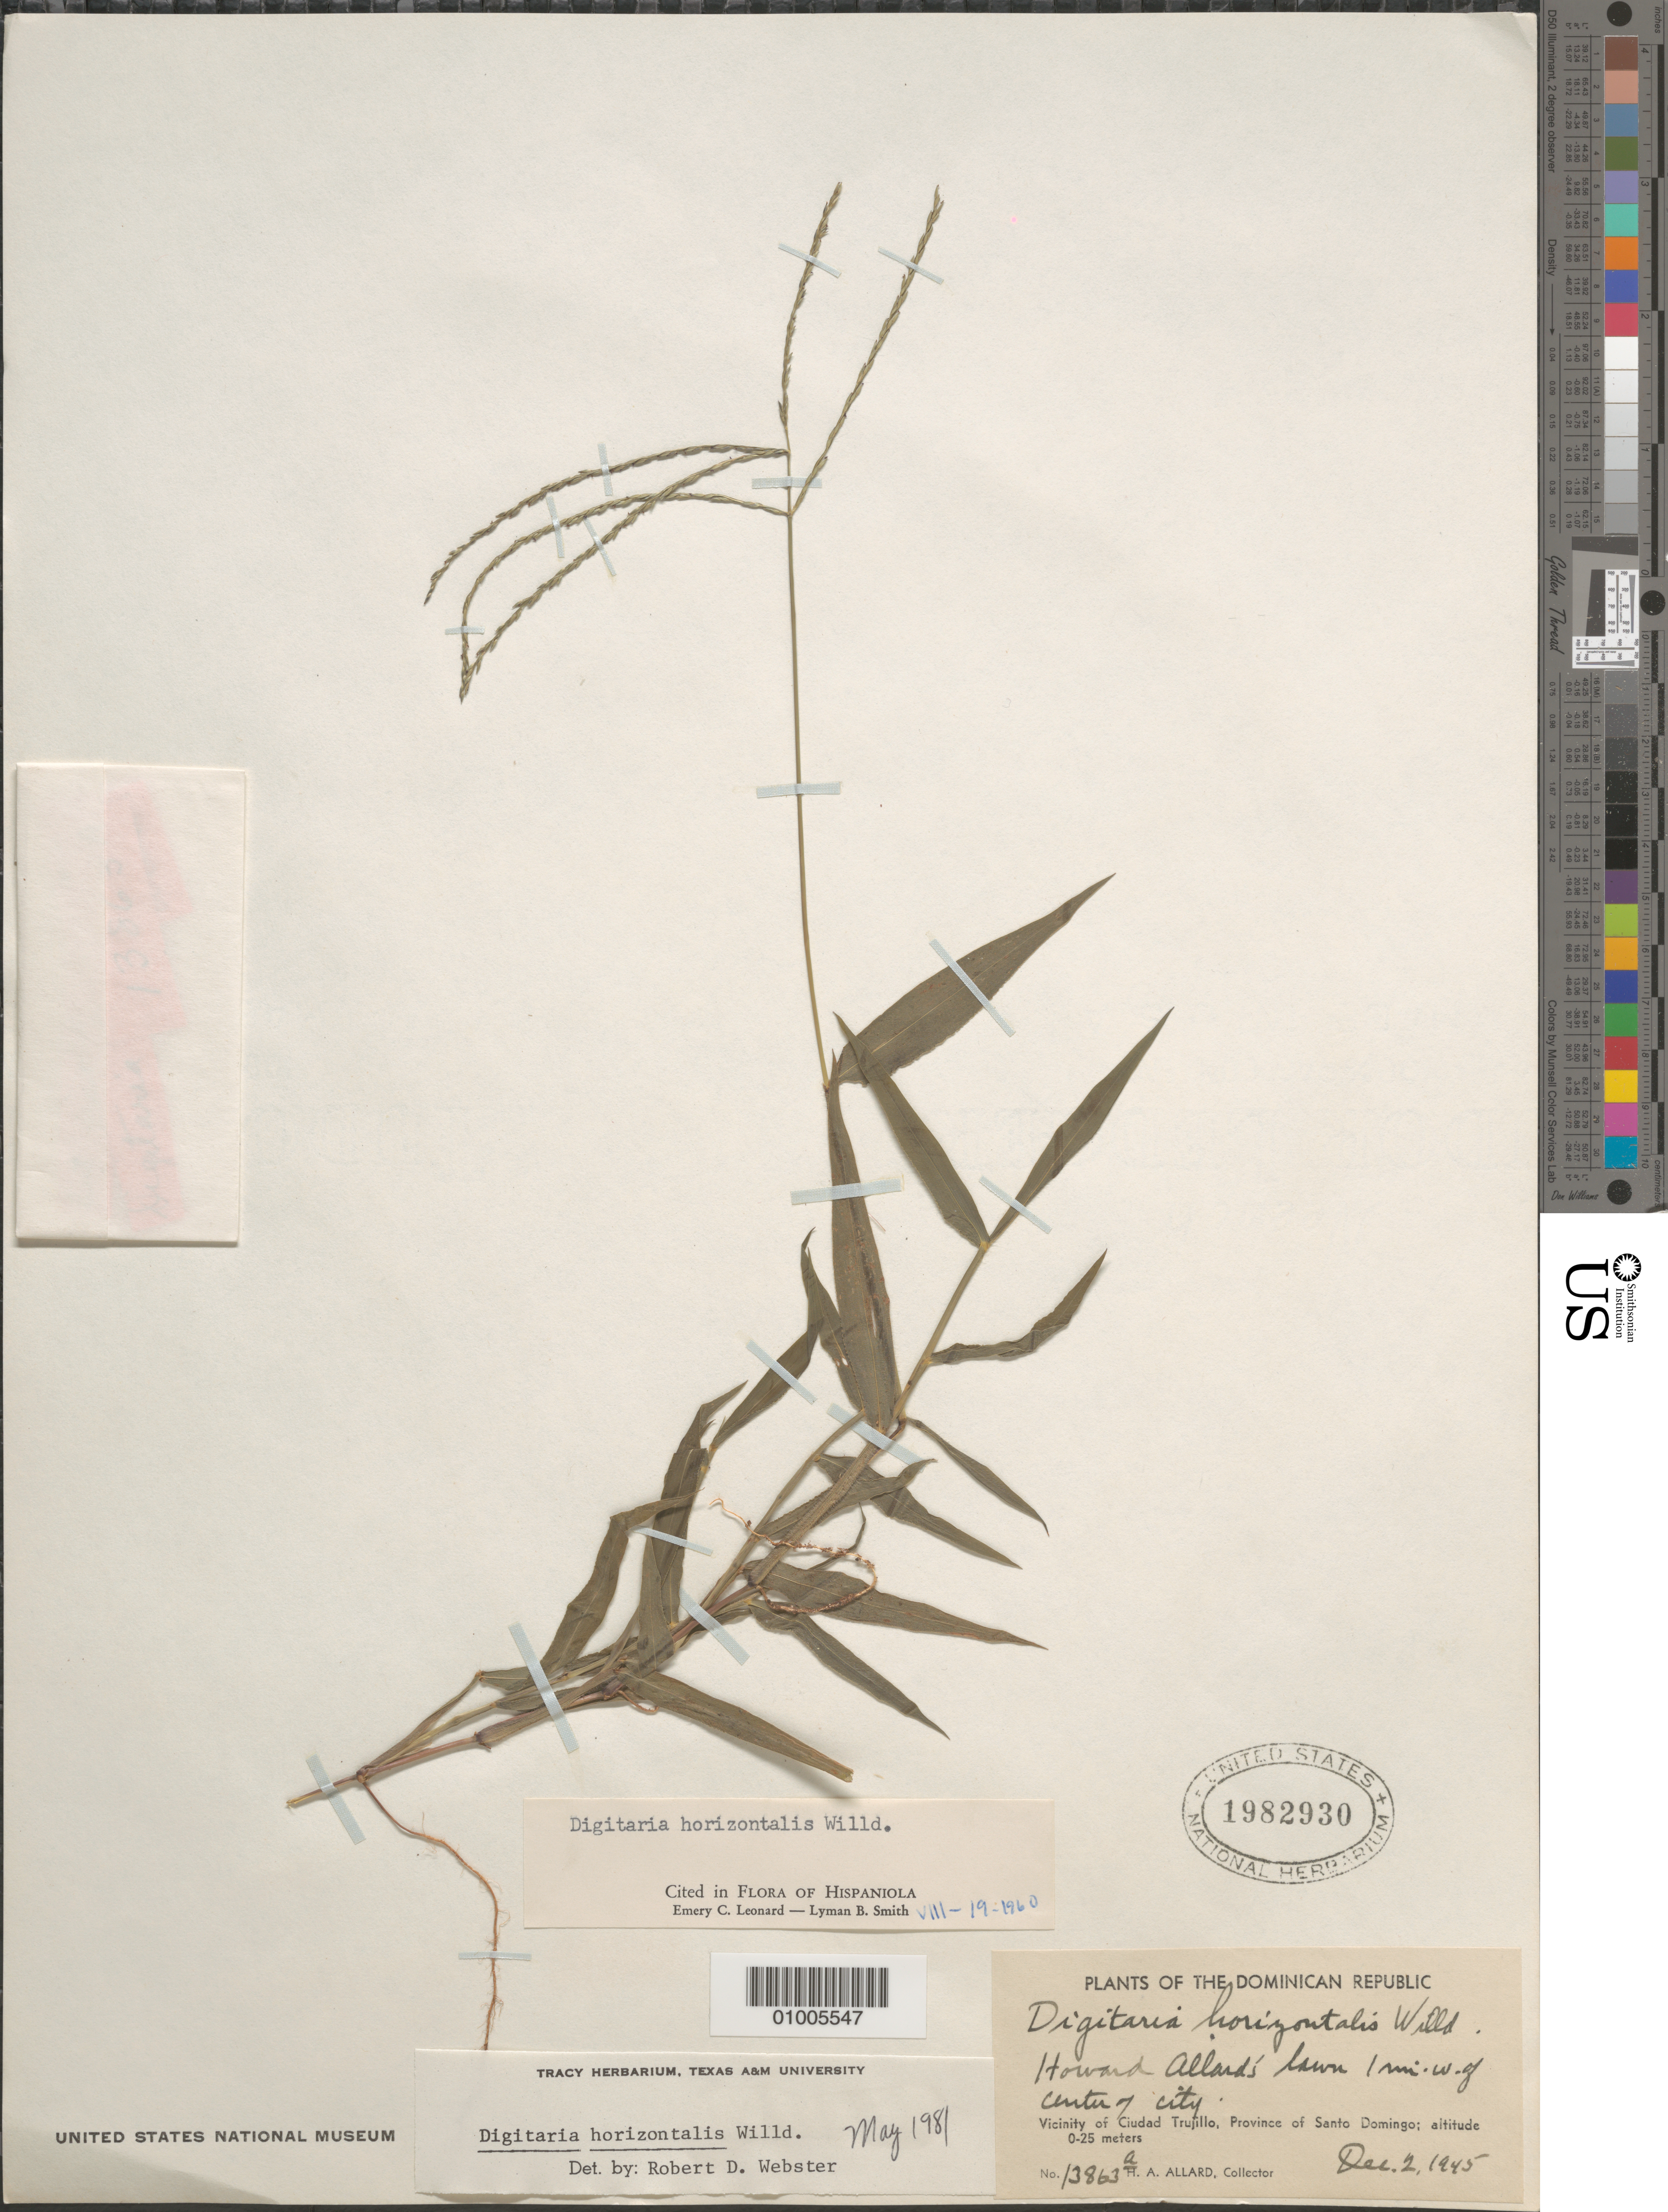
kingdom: Plantae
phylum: Tracheophyta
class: Liliopsida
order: Poales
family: Poaceae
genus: Digitaria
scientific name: Digitaria horizontalis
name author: Willd.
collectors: H. A. Allard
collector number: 19863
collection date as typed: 02 Dec 1945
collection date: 1945-12-02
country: Dominican Republic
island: Hispaniola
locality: Howard Alland's lawn. 1 mile W of city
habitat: on lawn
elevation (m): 0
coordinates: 0 N, 0 E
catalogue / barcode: US 1892930